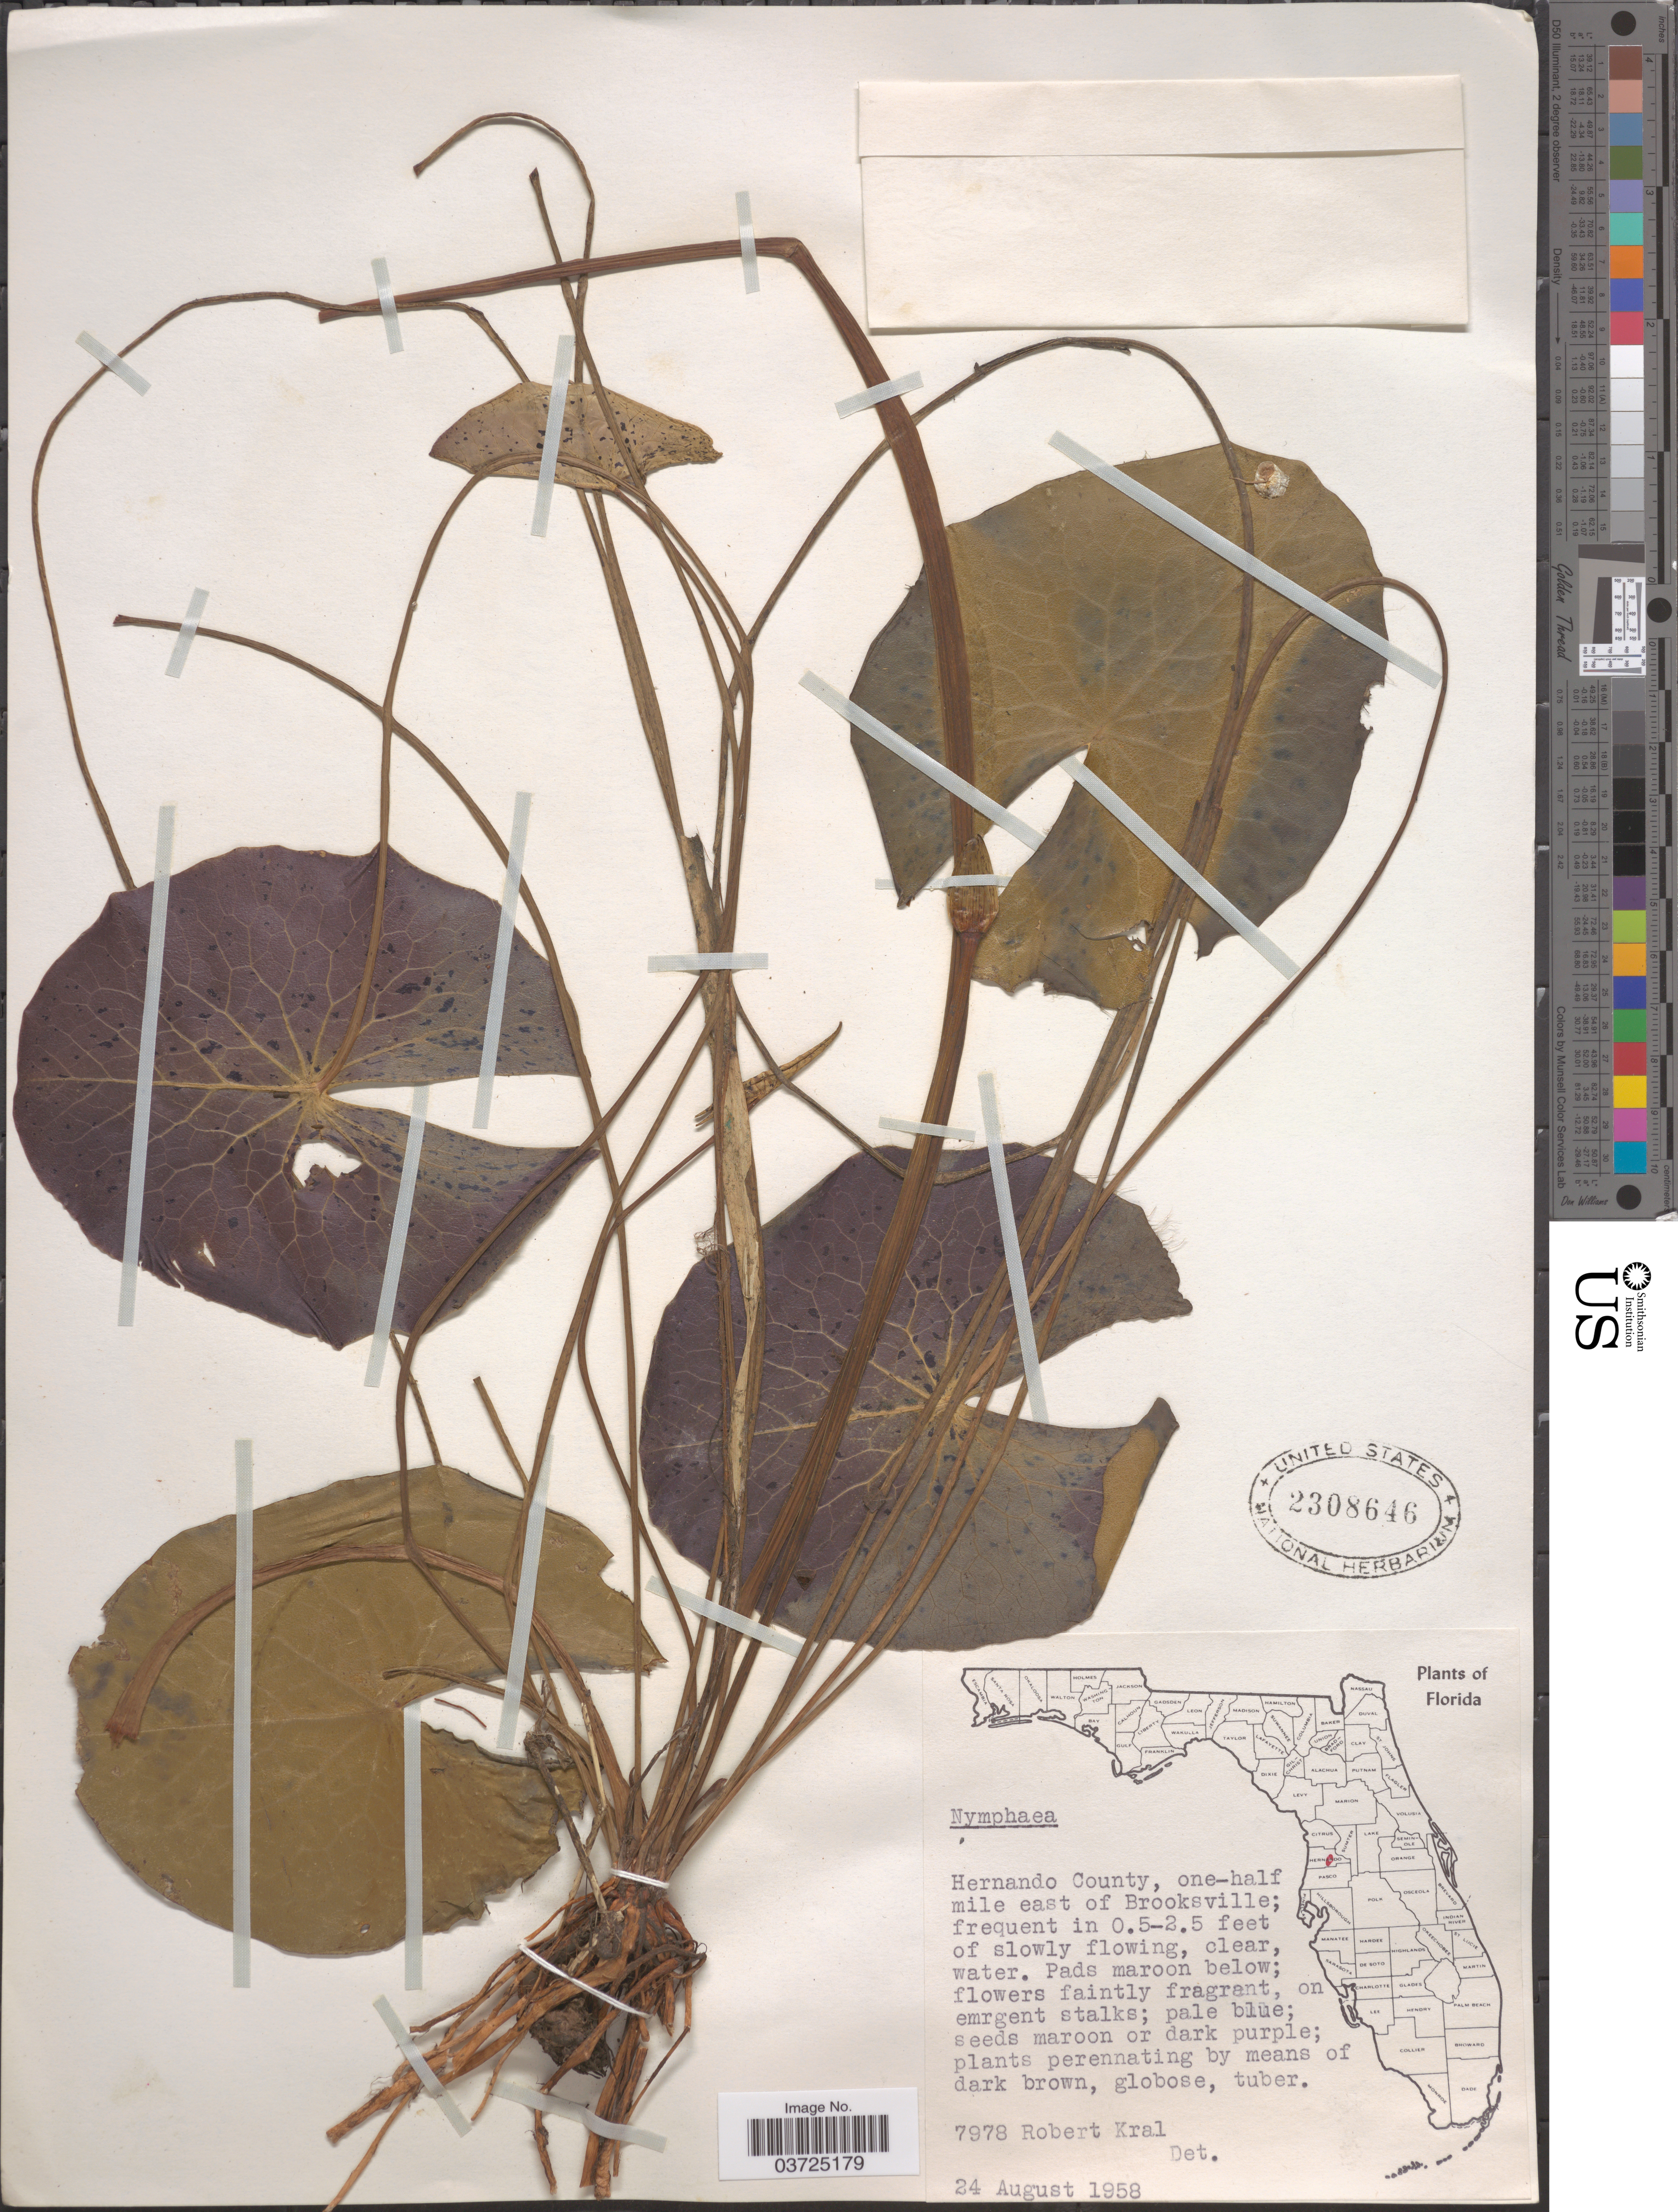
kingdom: Plantae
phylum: Tracheophyta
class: Magnoliopsida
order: Nymphaeales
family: Nymphaeaceae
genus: Nymphaea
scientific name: Nymphaea sp.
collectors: R. Kral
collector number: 7978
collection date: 1958-08-24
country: United States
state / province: Florida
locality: Hernando County, one-half mile east of Brooksville.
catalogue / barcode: US 2308646